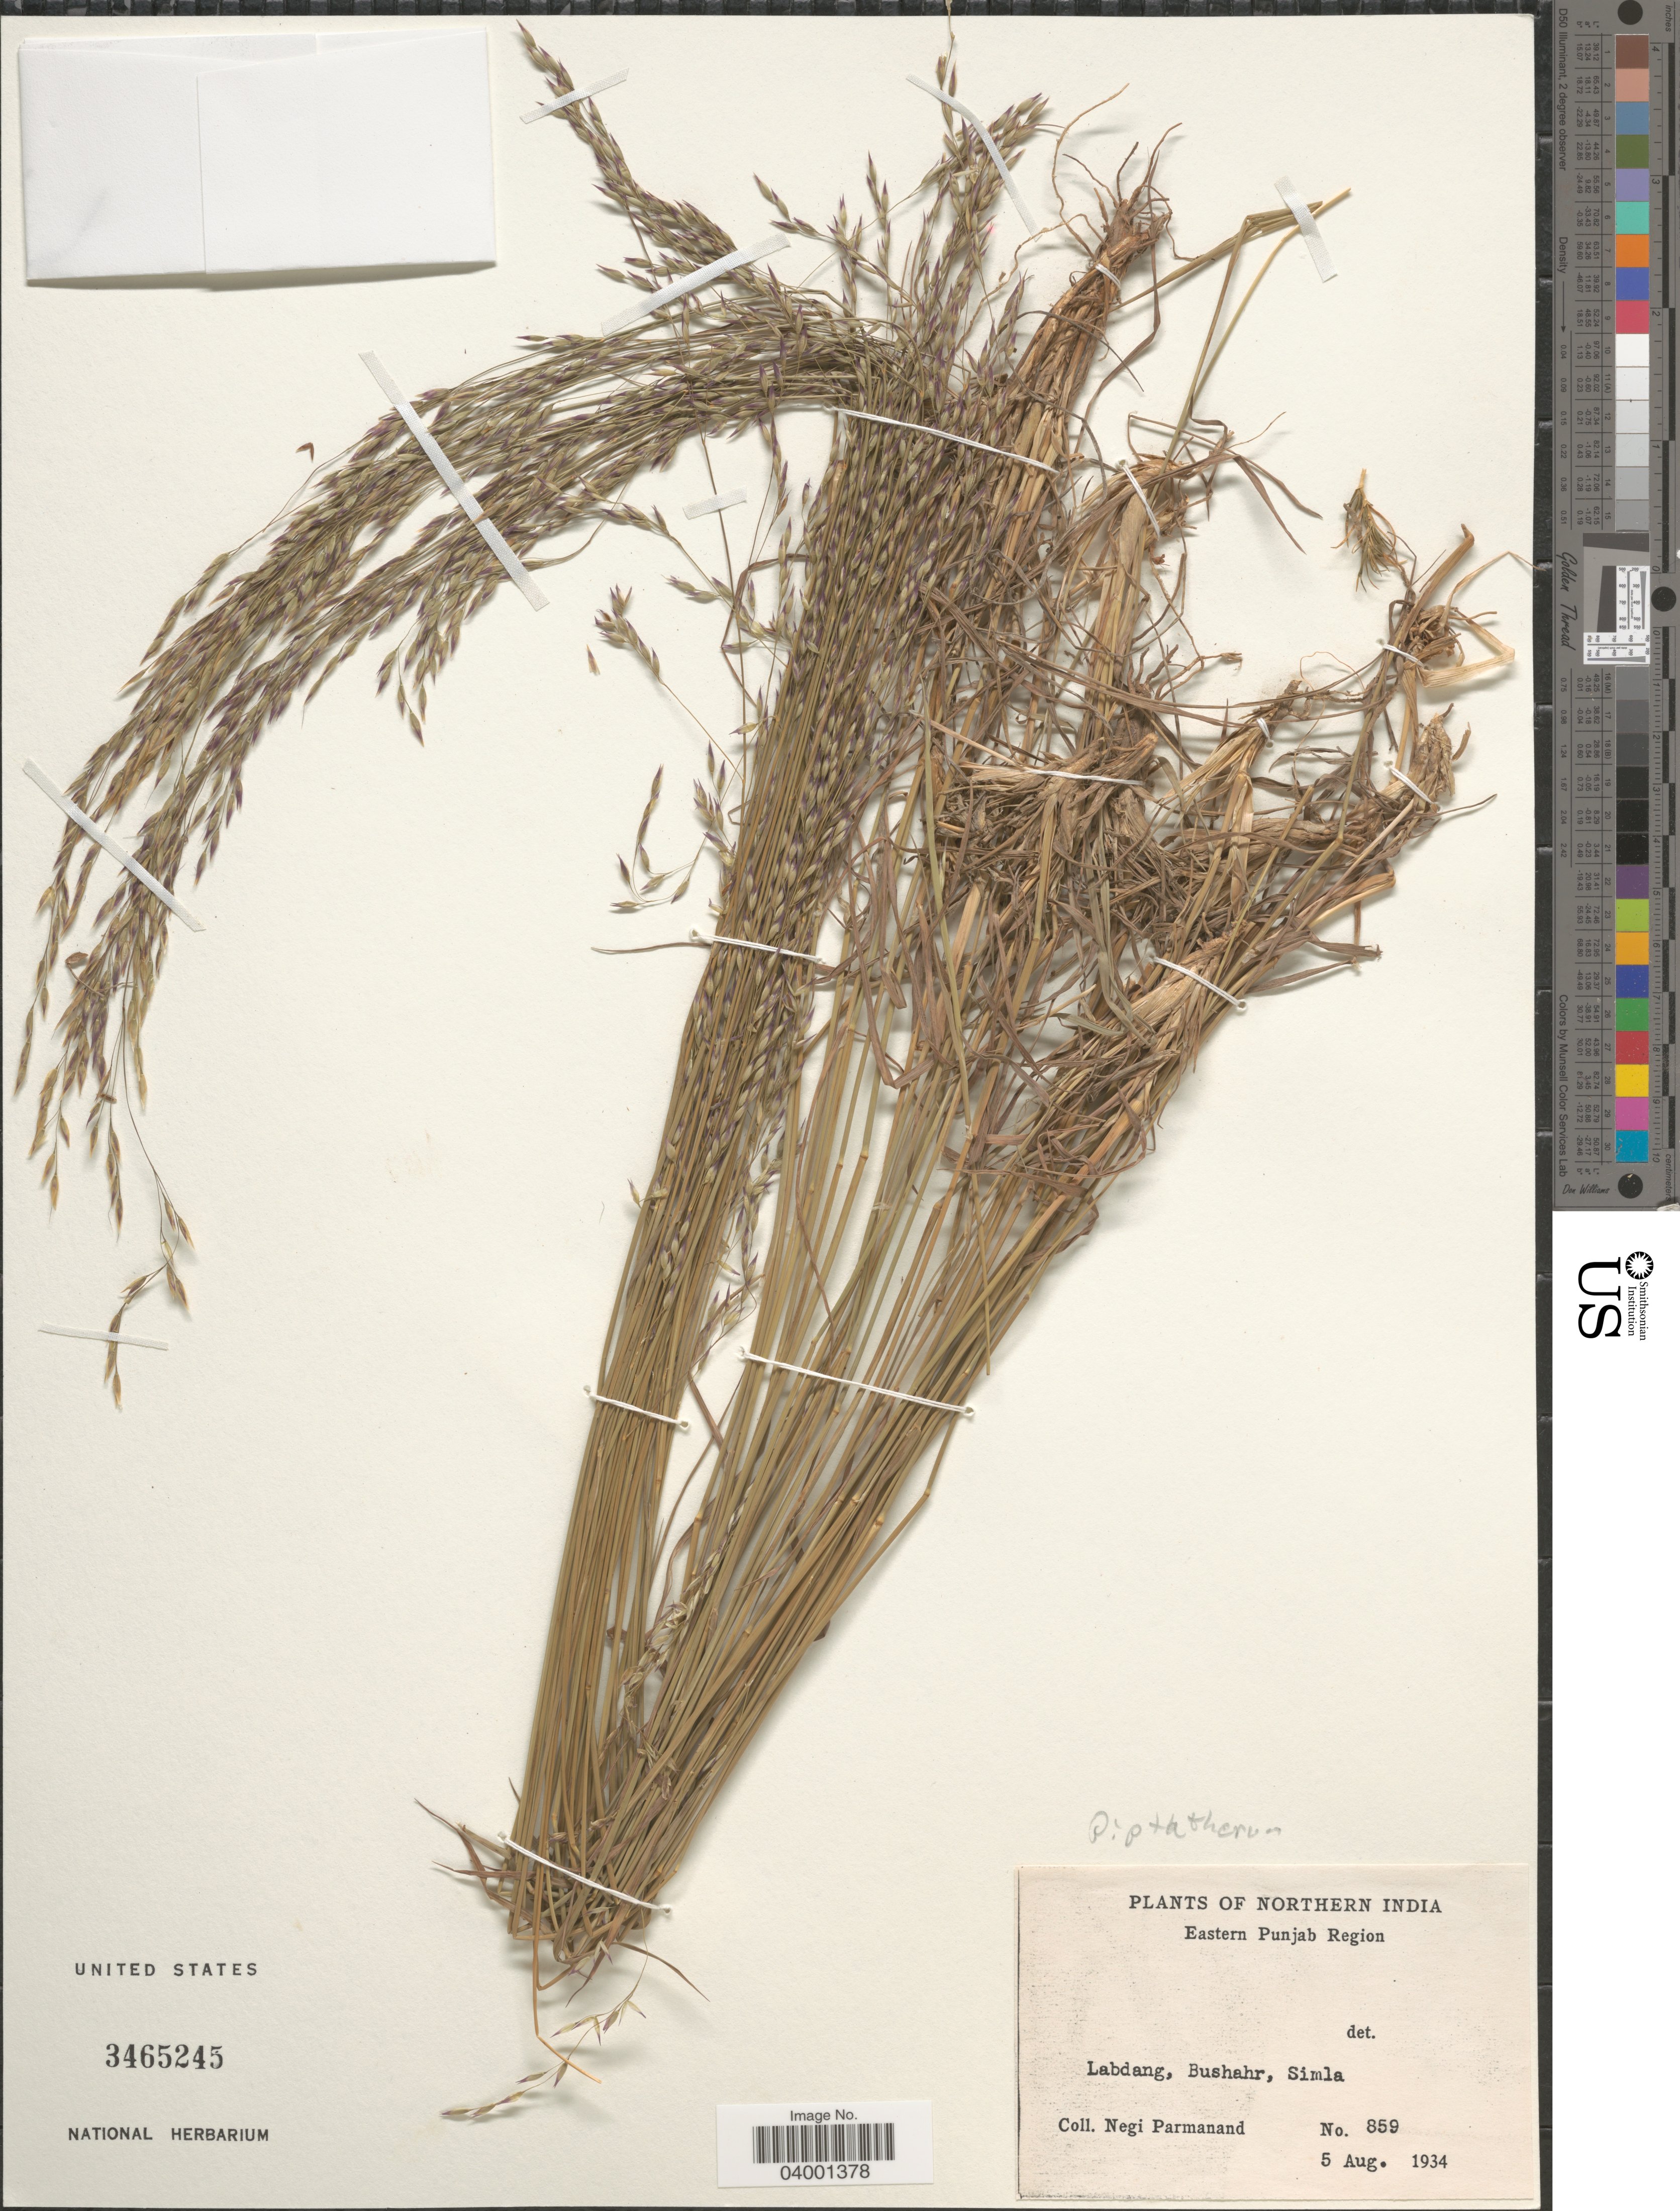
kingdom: Plantae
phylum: Tracheophyta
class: Liliopsida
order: Poales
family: Poaceae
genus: Piptatherum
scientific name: Piptatherum sp.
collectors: N. Parmanand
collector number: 859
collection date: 1934-08-05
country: India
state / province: Himachal Pradesh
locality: Northern India. Eastern Punjab Region. Labdang, Bushahr, Simla.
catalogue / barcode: US 3465245